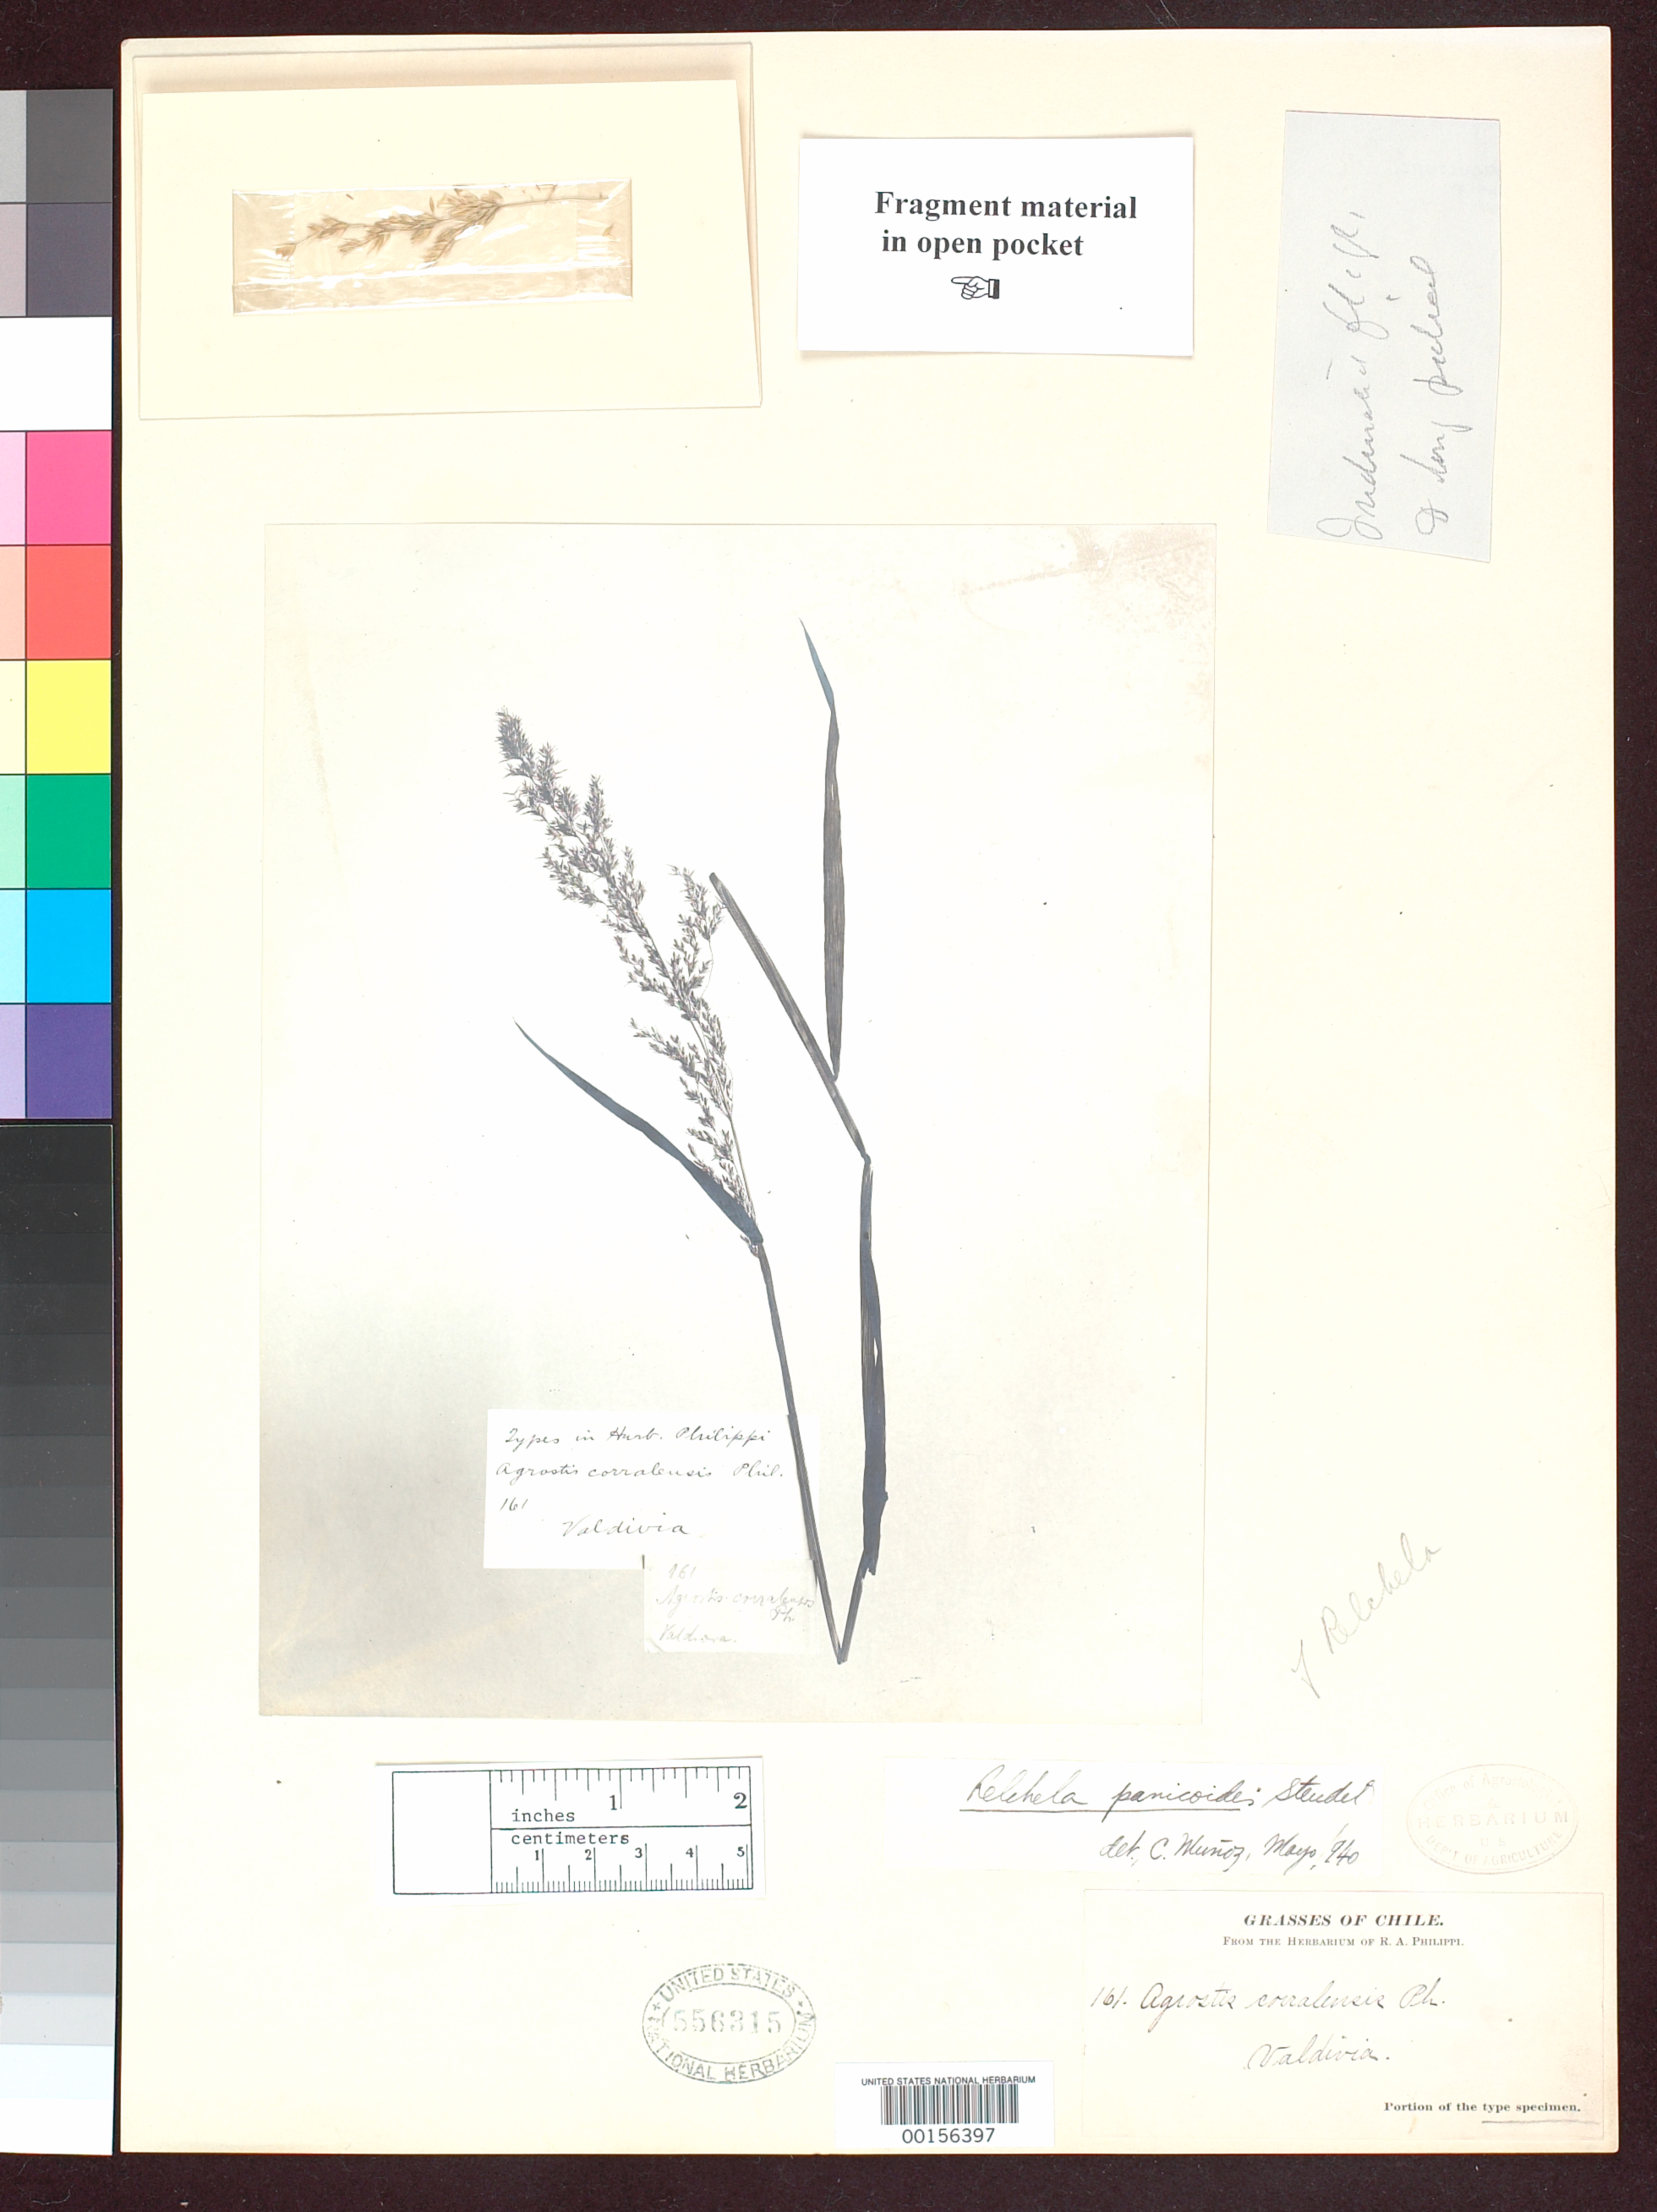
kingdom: Plantae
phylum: Tracheophyta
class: Liliopsida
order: Poales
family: Poaceae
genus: Agrostis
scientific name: Agrostis corralensis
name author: Phil.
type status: Type Fragment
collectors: R. A. Philippi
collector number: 161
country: Chile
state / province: Los Ríos (XIV)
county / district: Valdivia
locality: Near Corral.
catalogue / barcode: US 556315